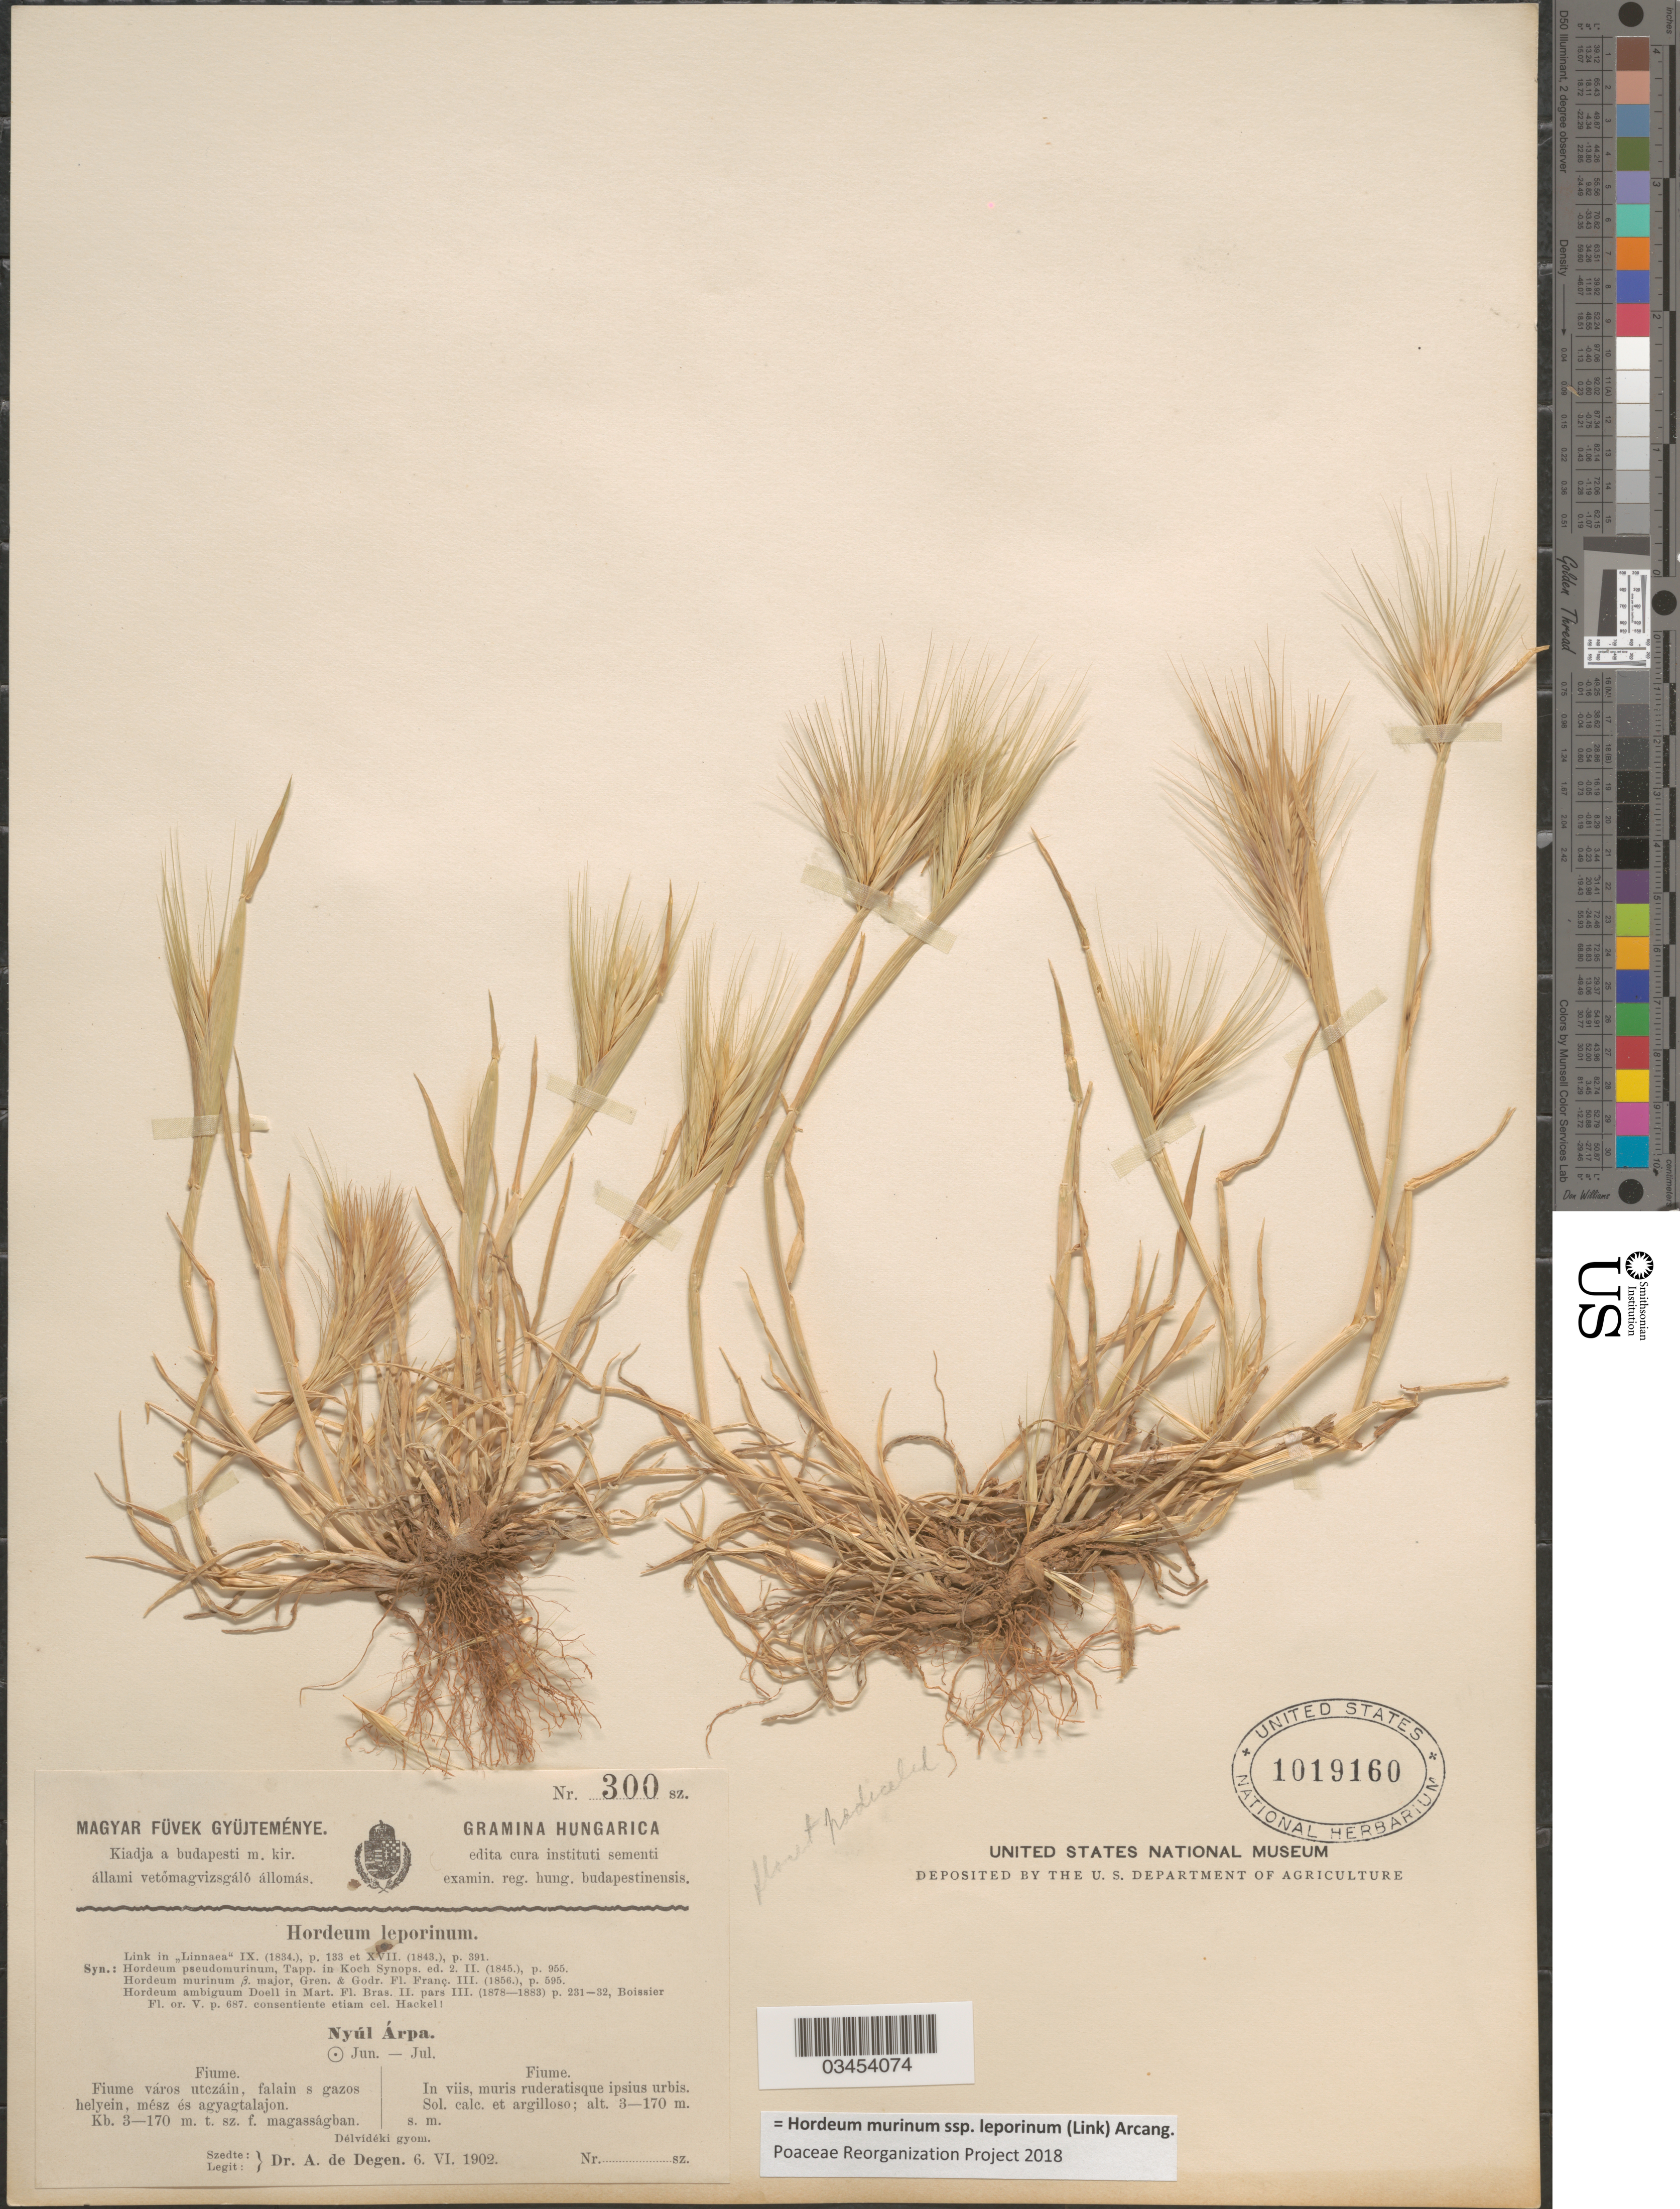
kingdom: Plantae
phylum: Tracheophyta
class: Liliopsida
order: Poales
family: Poaceae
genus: Hordeum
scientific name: Hordeum murinum subsp. leporinum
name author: (Link) Arcang.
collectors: A. Degen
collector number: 300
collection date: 1902-06-06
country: Hungary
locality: Hungarica. Fiume. In viis, muris ruderastique ipsius urbis. Sol. calc. et argilloso.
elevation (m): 3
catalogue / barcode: US 1019160